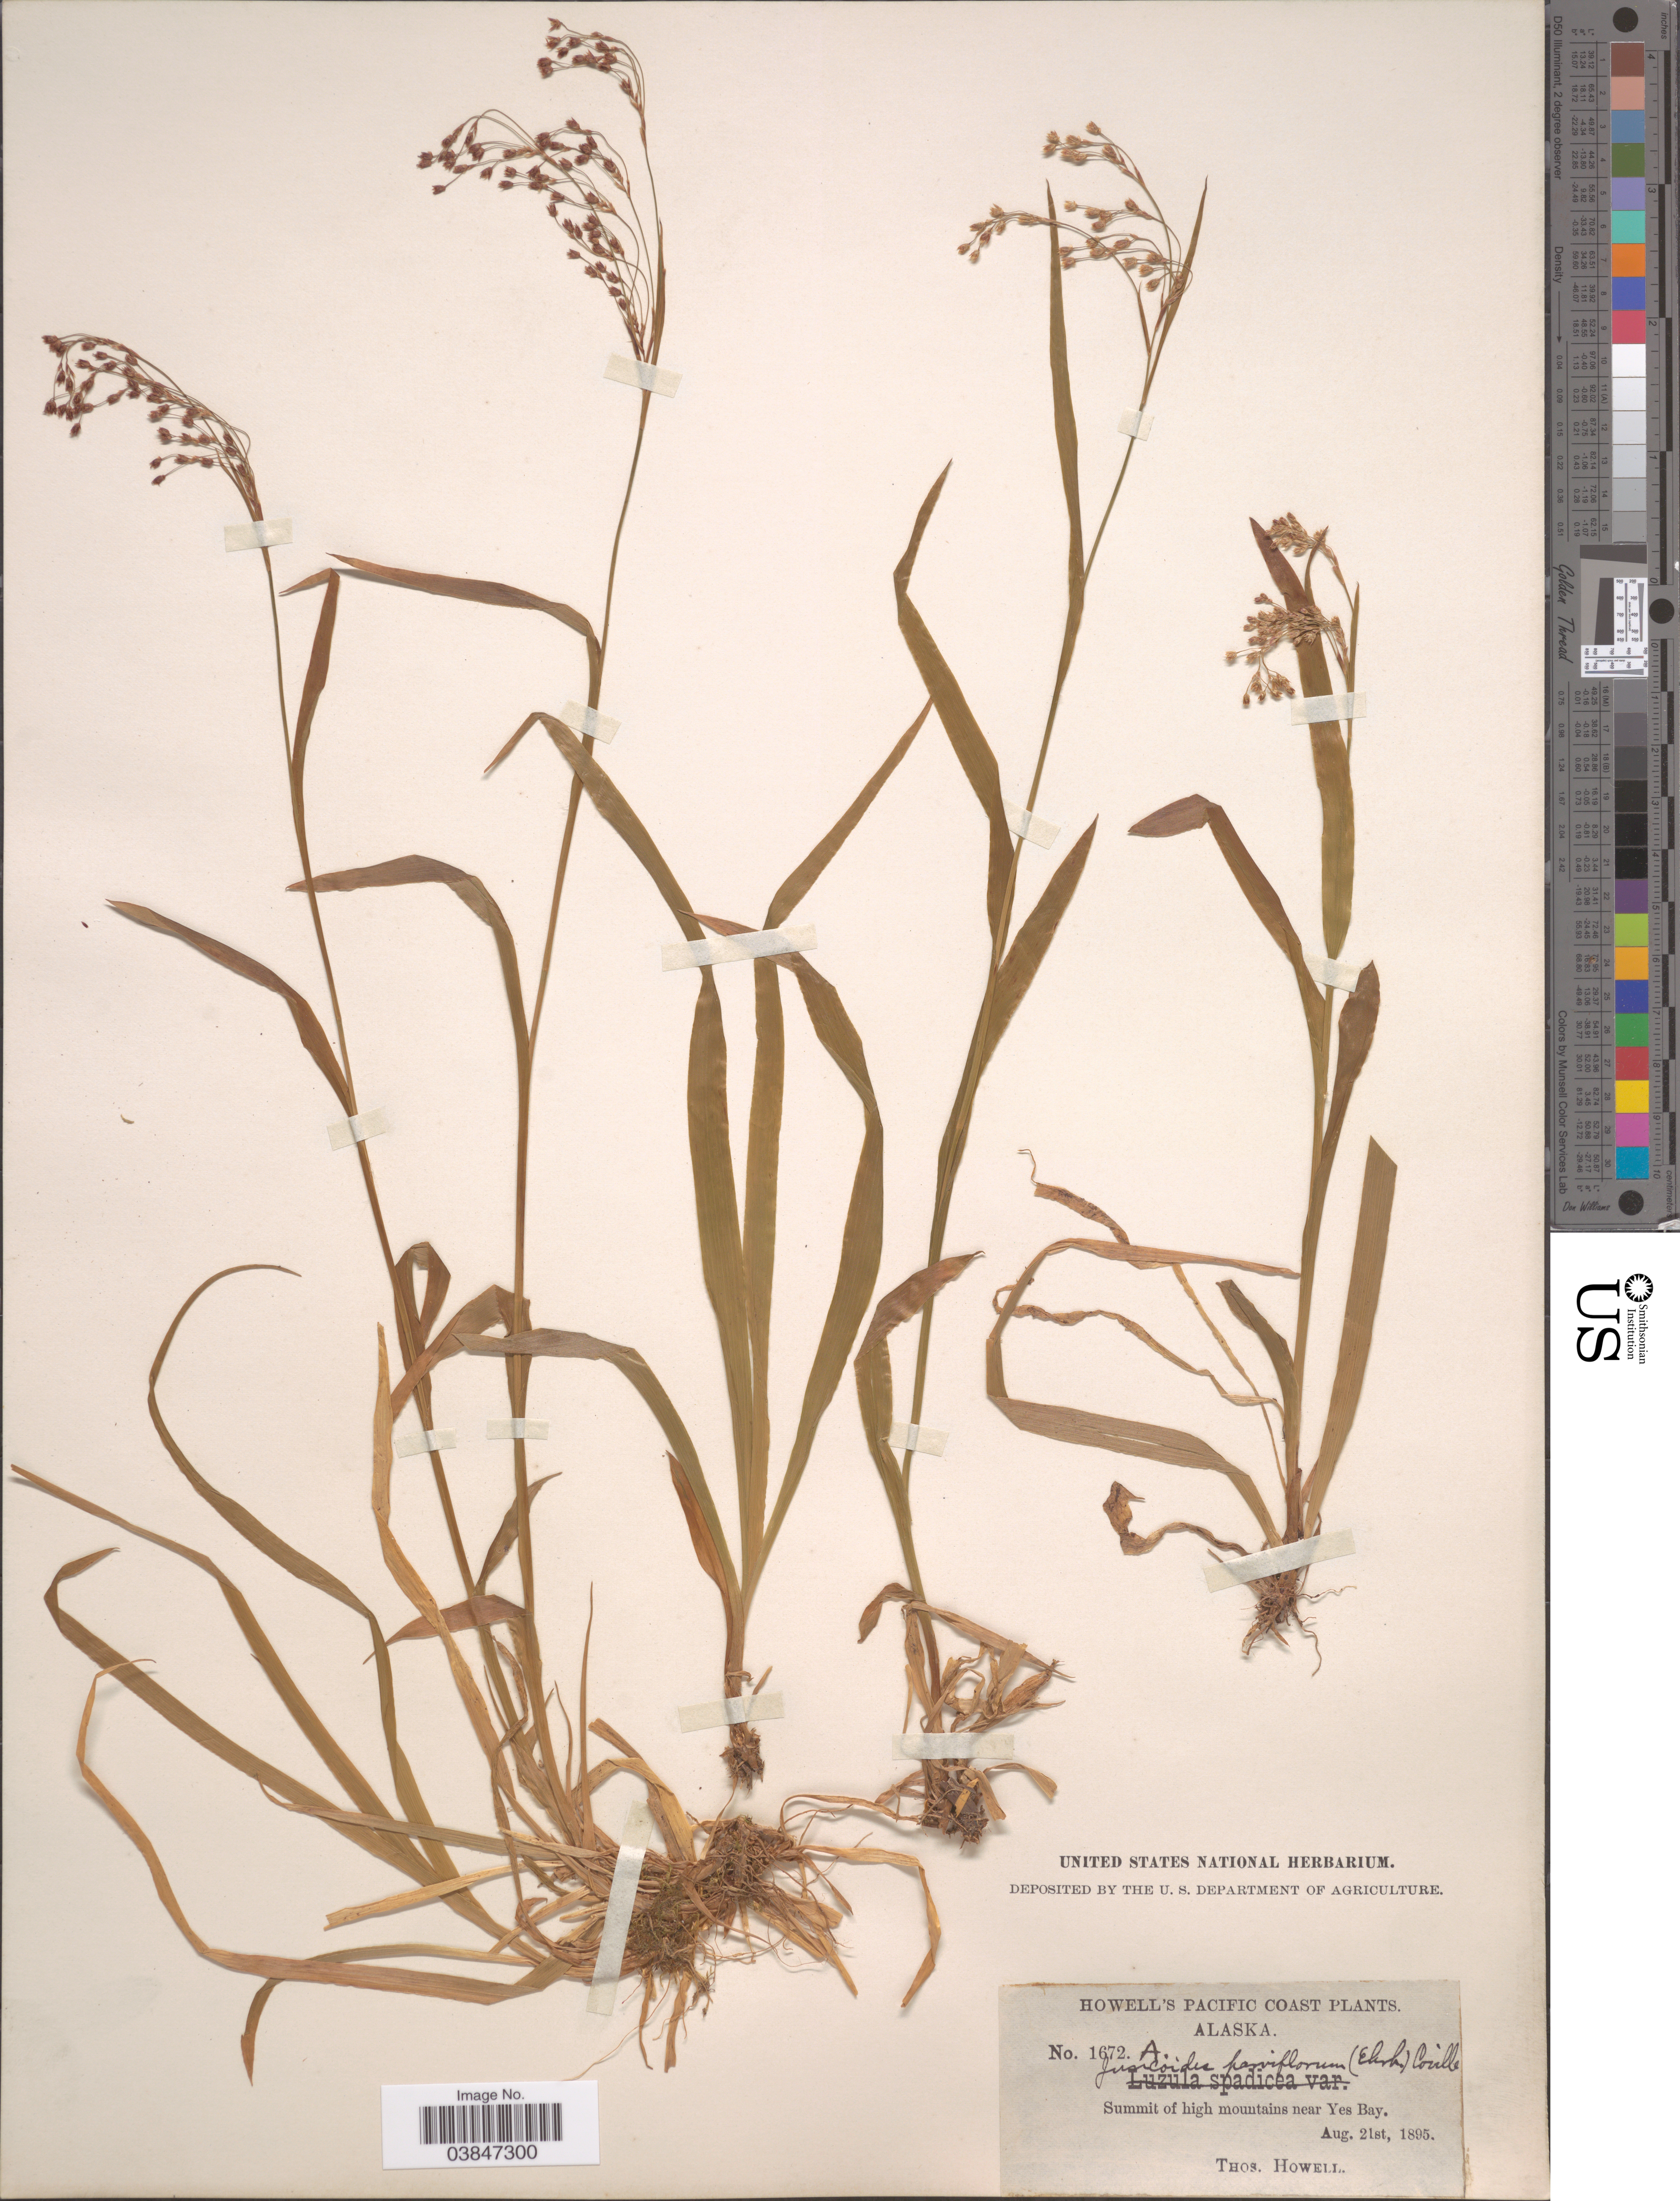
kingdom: Plantae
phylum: Tracheophyta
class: Liliopsida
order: Poales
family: Juncaceae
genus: Luzula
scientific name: Luzula wahlenbergii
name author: Rupr.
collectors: T. Howell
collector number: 1672A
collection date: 1895-08-21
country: United States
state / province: Alaska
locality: Pacific Coast. Summit of high mountains near Yes Bay.